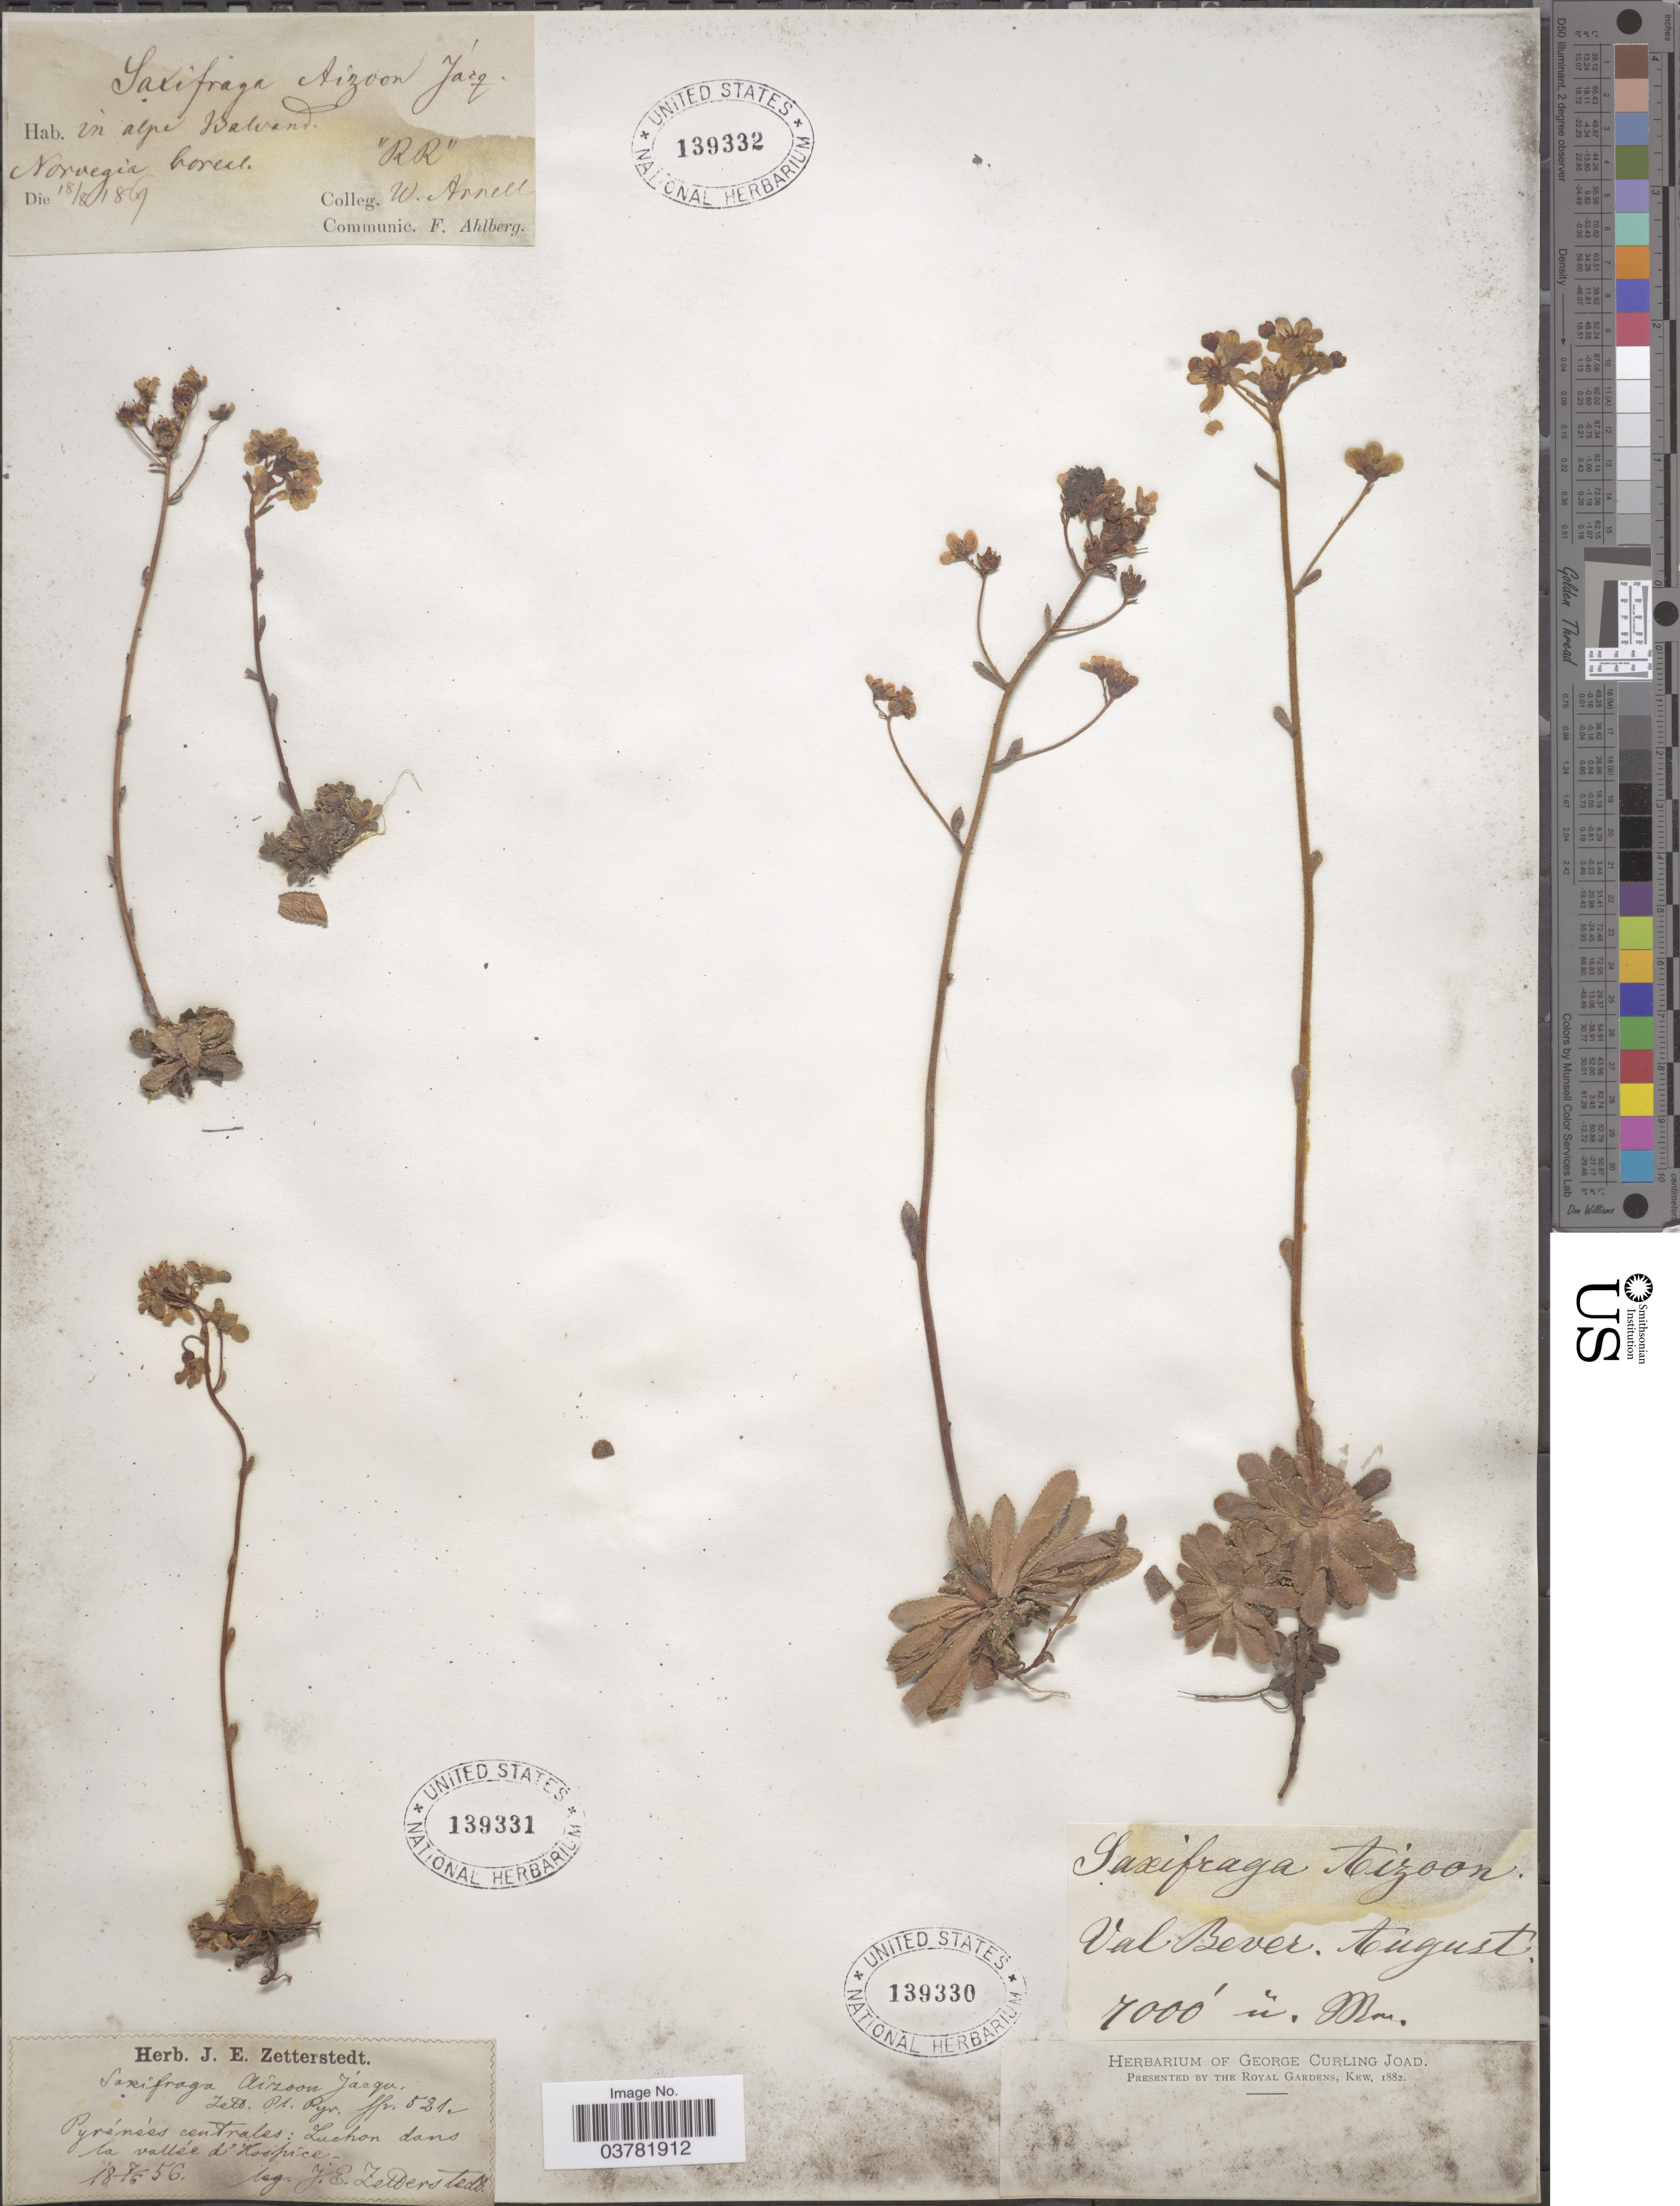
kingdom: Plantae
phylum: Tracheophyta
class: Magnoliopsida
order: Saxifragales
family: Saxifragaceae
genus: Saxifraga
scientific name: Saxifraga aizoon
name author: Jacq.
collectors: W. Arnell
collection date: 1869-08-18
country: Norway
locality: In alpe Balvand. Norvegia boreal. "RR".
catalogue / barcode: US 139332-3